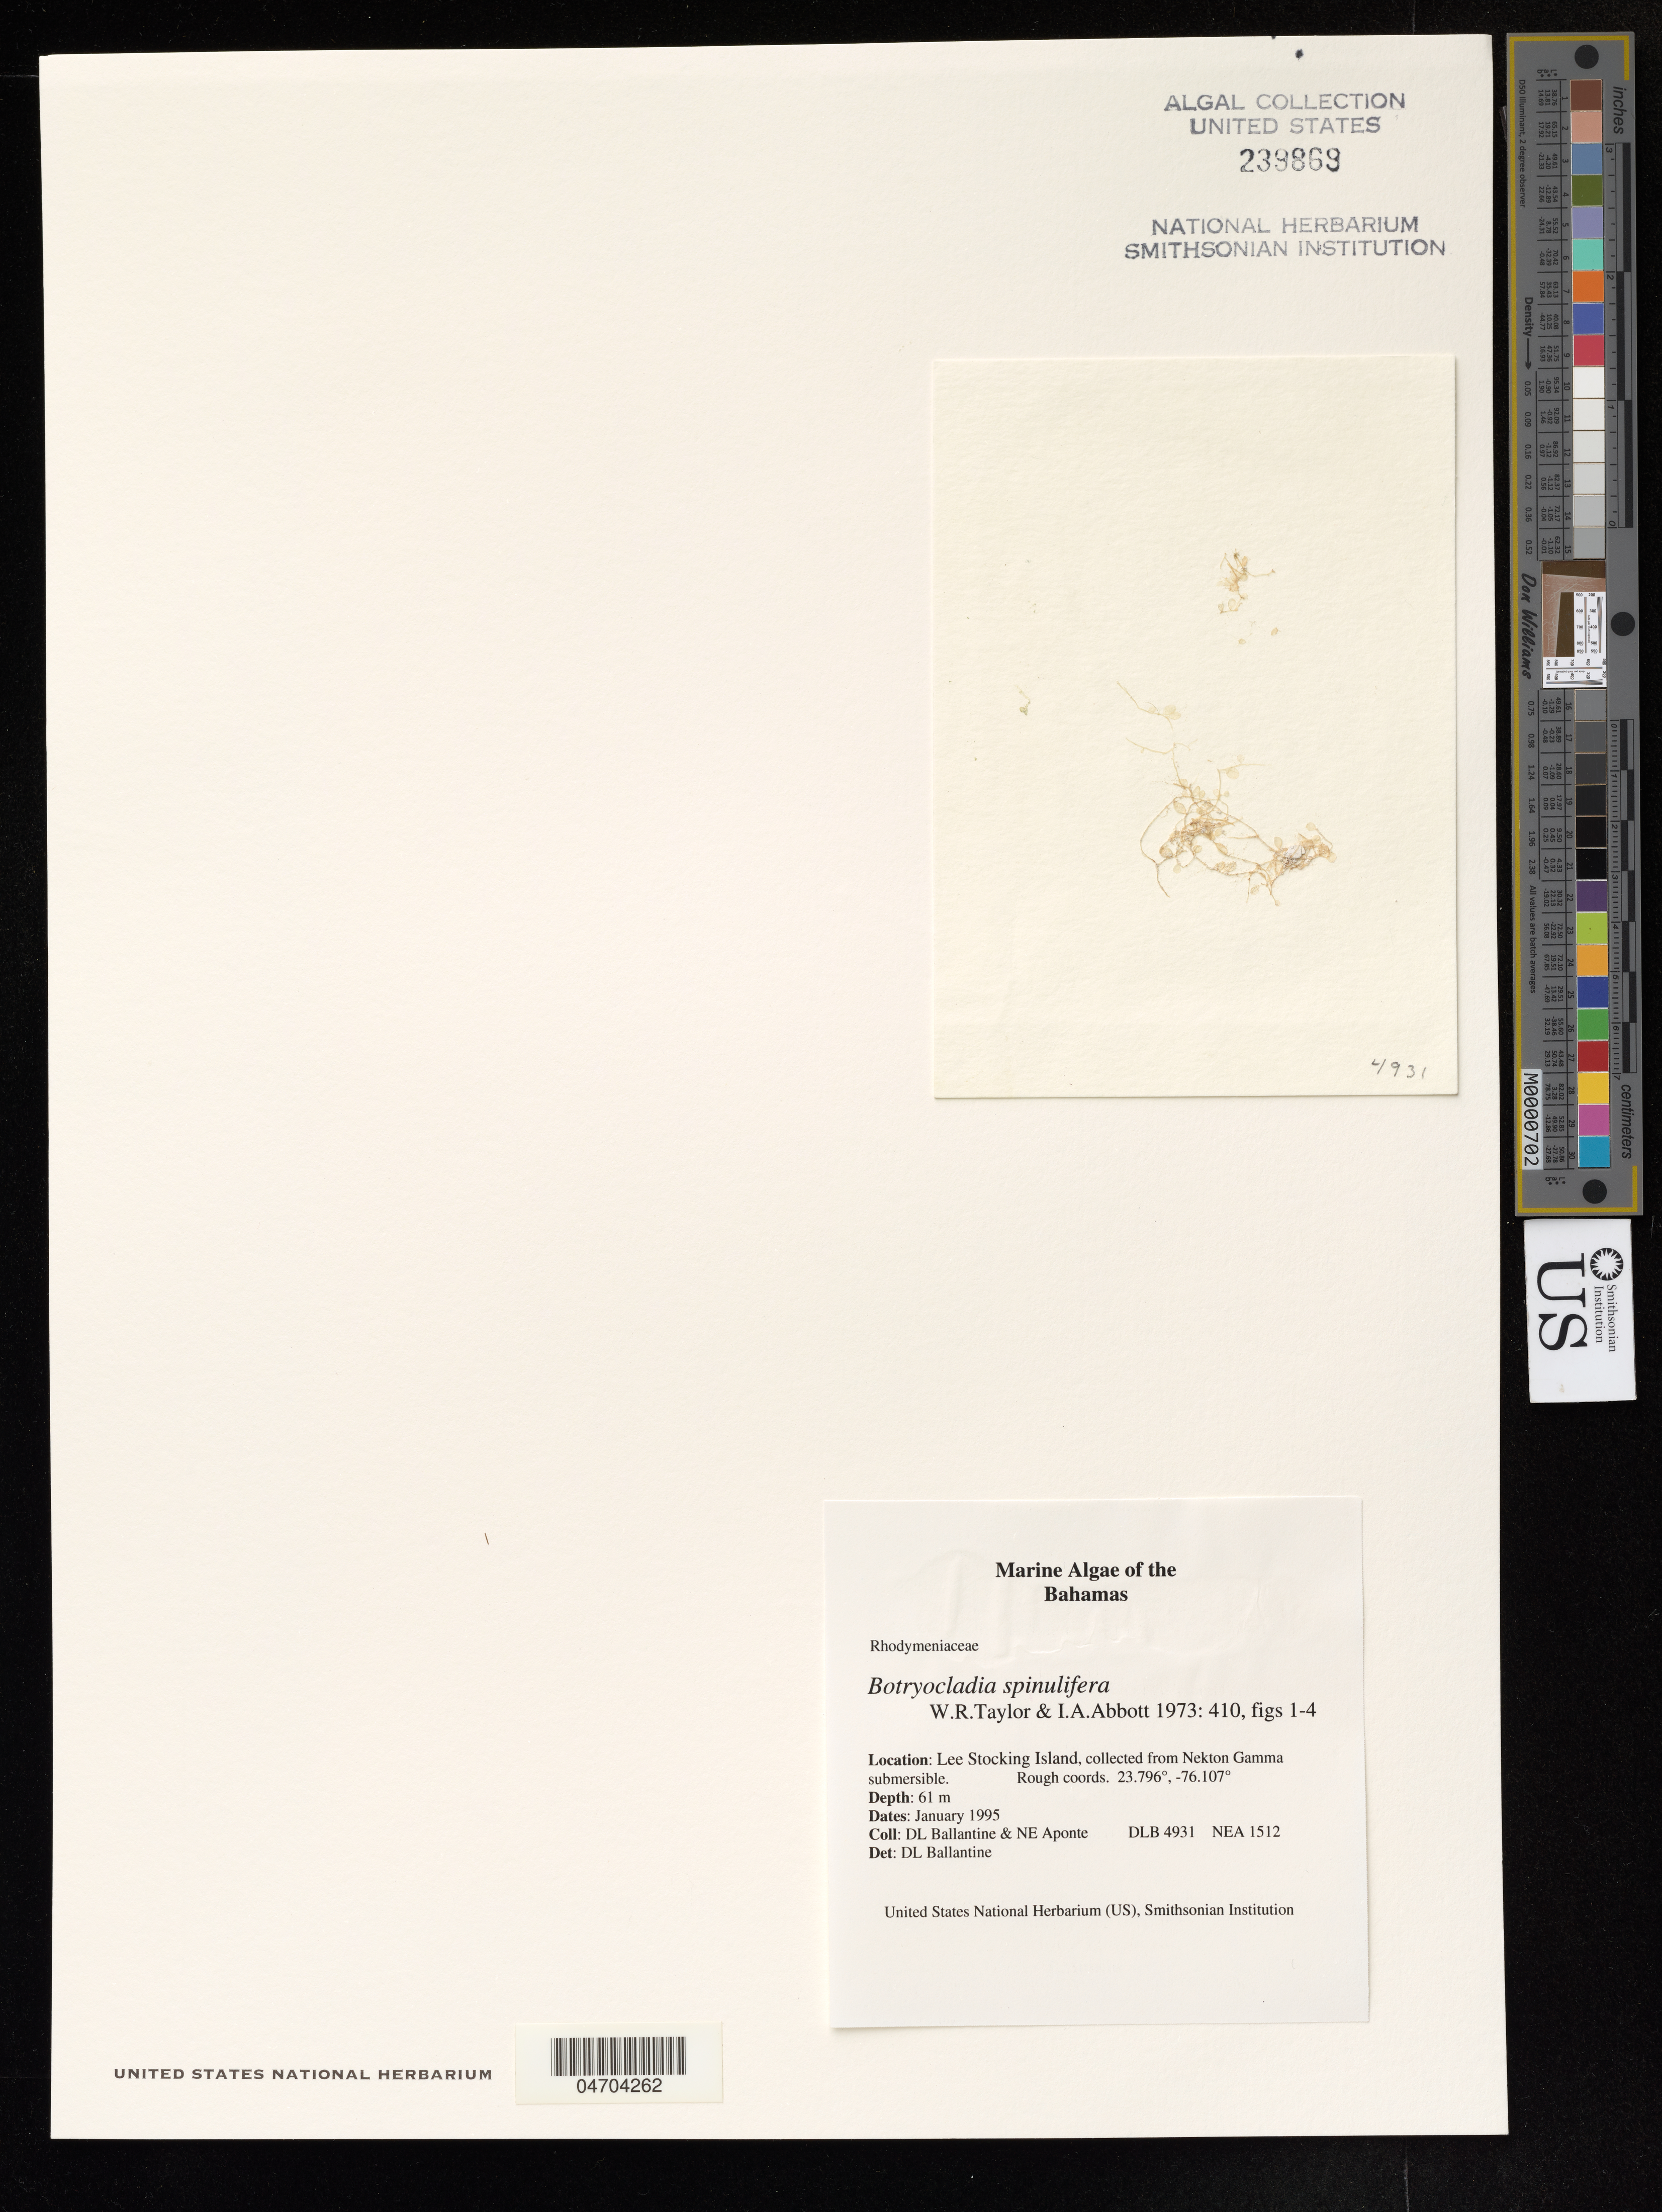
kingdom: Plantae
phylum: Rhodophyta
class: Florideophyceae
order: Rhodymeniales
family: Rhodymeniaceae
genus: Botryocladia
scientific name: Botryocladia spinulifera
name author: W.R. Taylor & I.A. Abbott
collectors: D.L. Ballantine & N. E. Aponte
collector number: DLB 4931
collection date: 1995-01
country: Bahamas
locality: Lee Stocking Island, collected from Nekton Gamma submersible.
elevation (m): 61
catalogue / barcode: US 239869